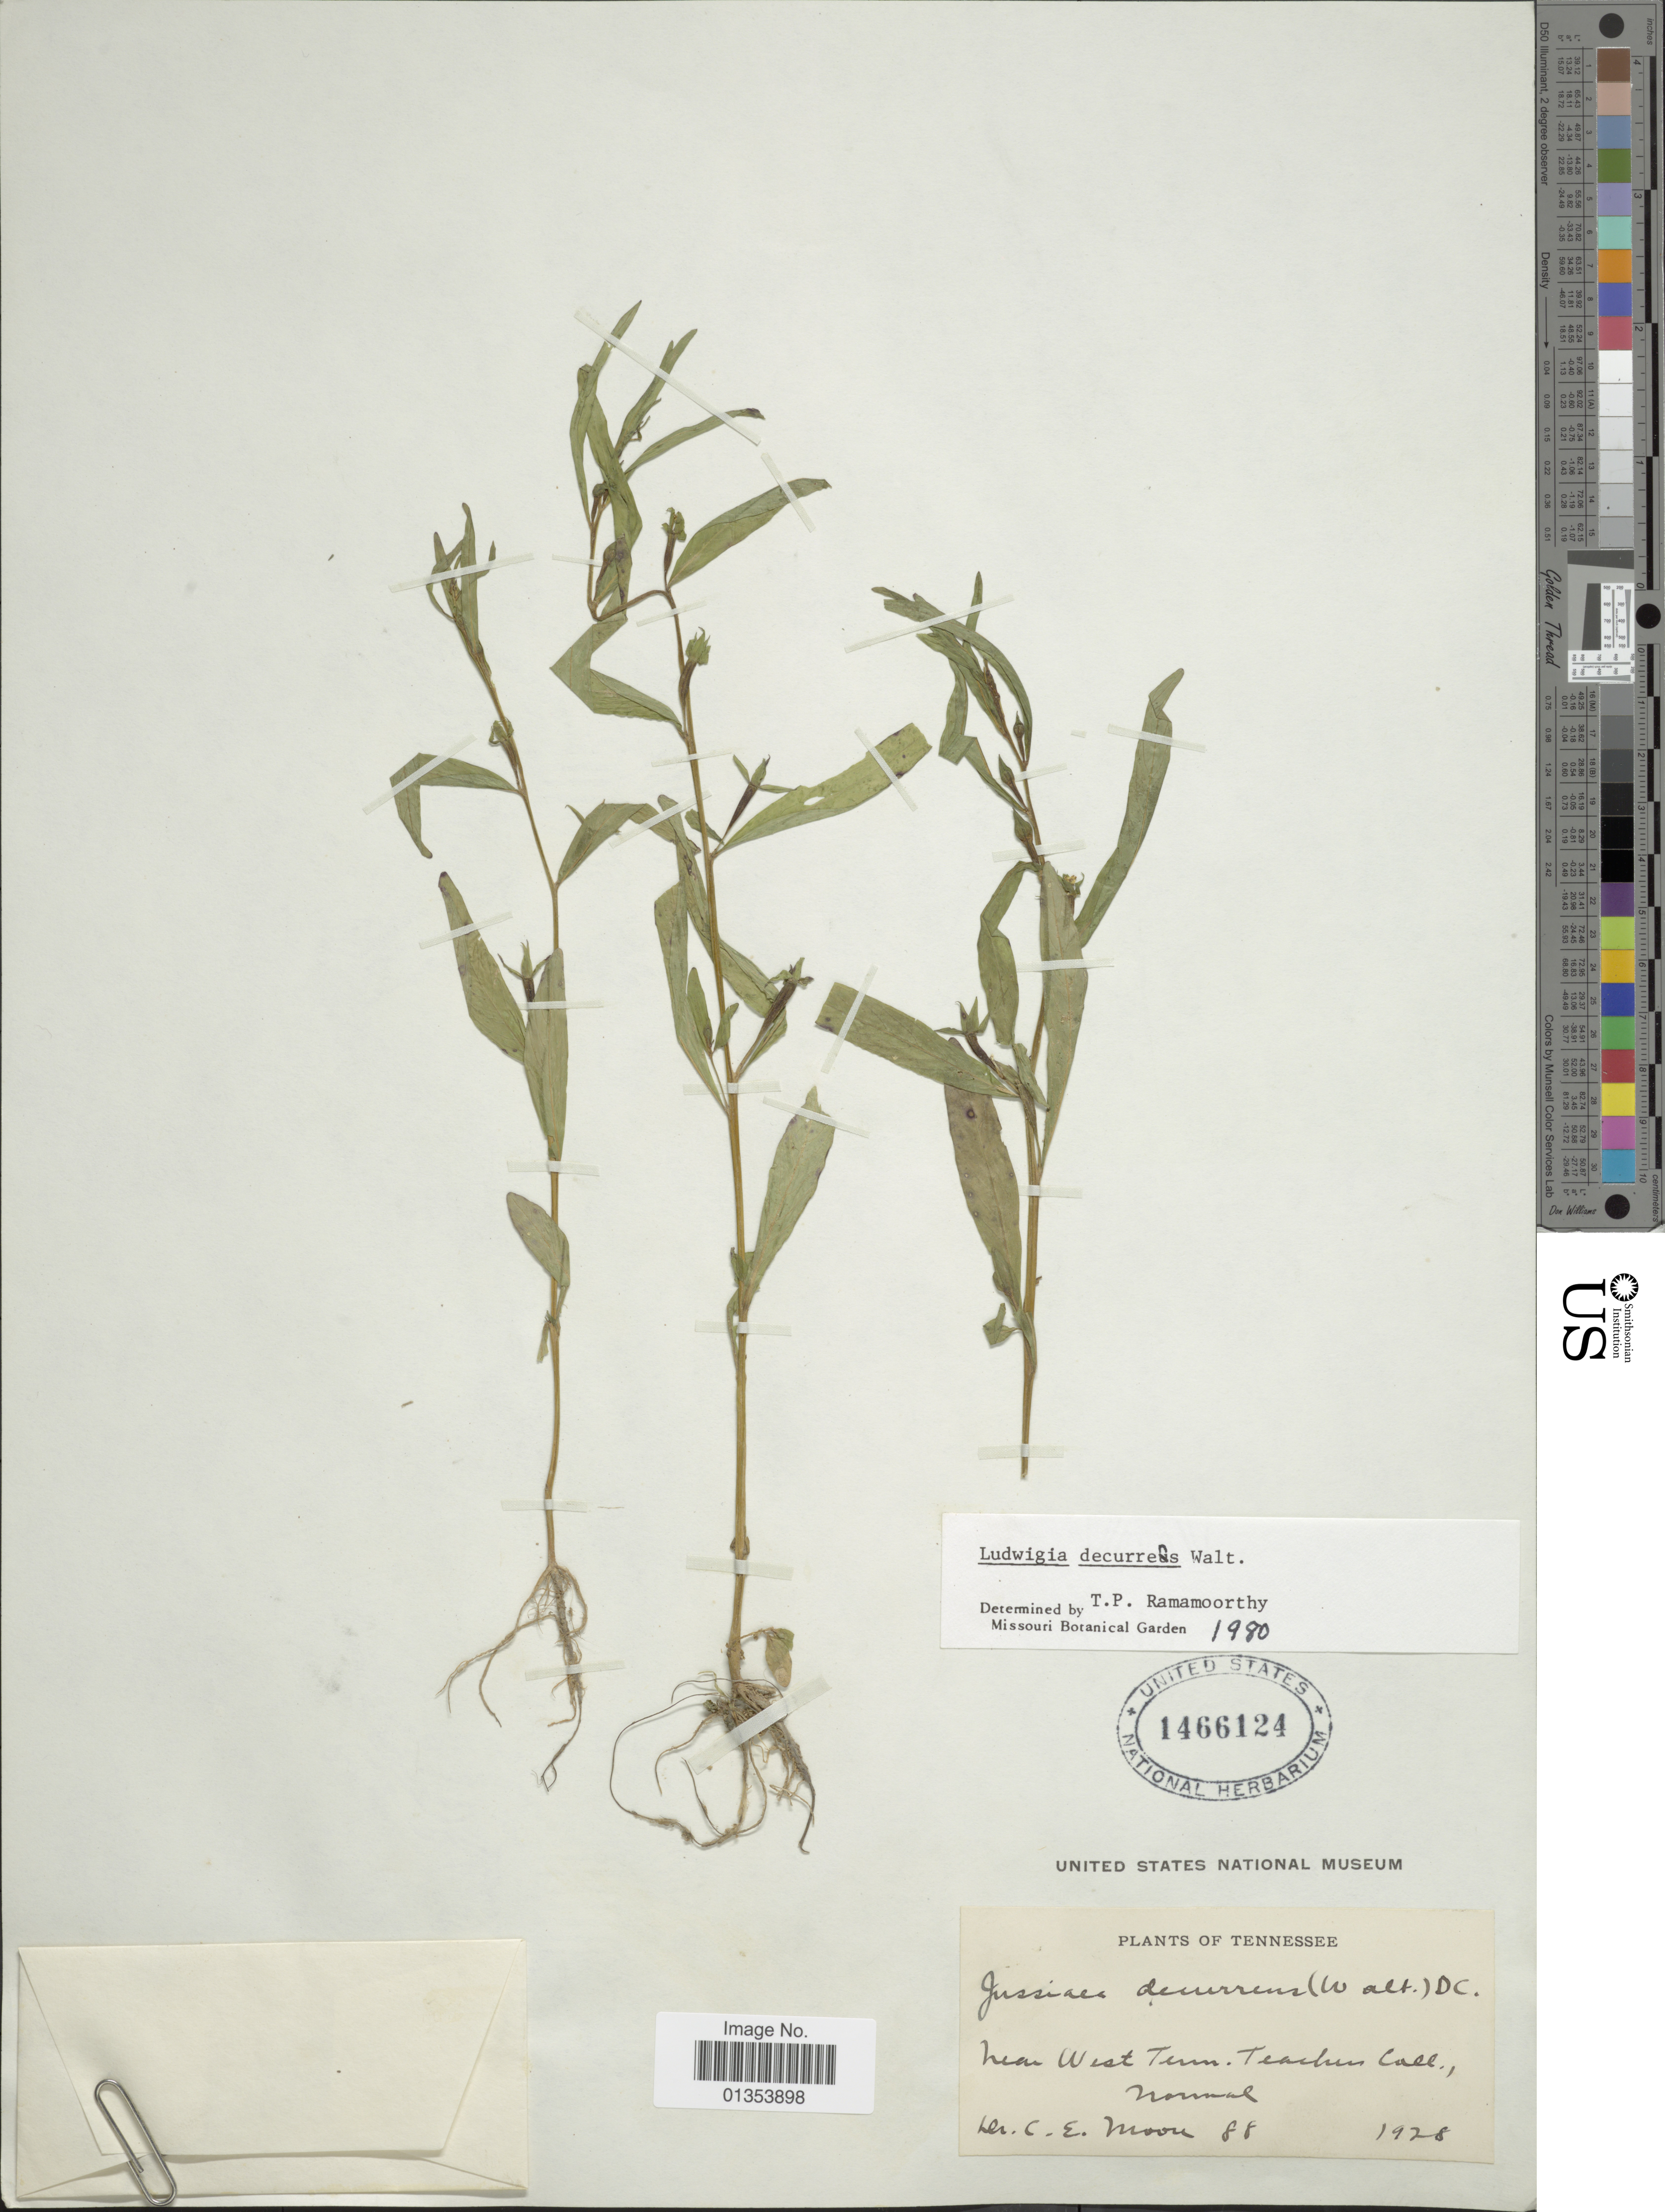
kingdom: Plantae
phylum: Tracheophyta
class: Magnoliopsida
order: Myrtales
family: Onagraceae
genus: Ludwigia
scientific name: Ludwigia decurrens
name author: Walter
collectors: C. Moon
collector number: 88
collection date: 1928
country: United States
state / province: Tennessee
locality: Near West Tenn. Teachers Coll., Normal.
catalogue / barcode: US 1466124